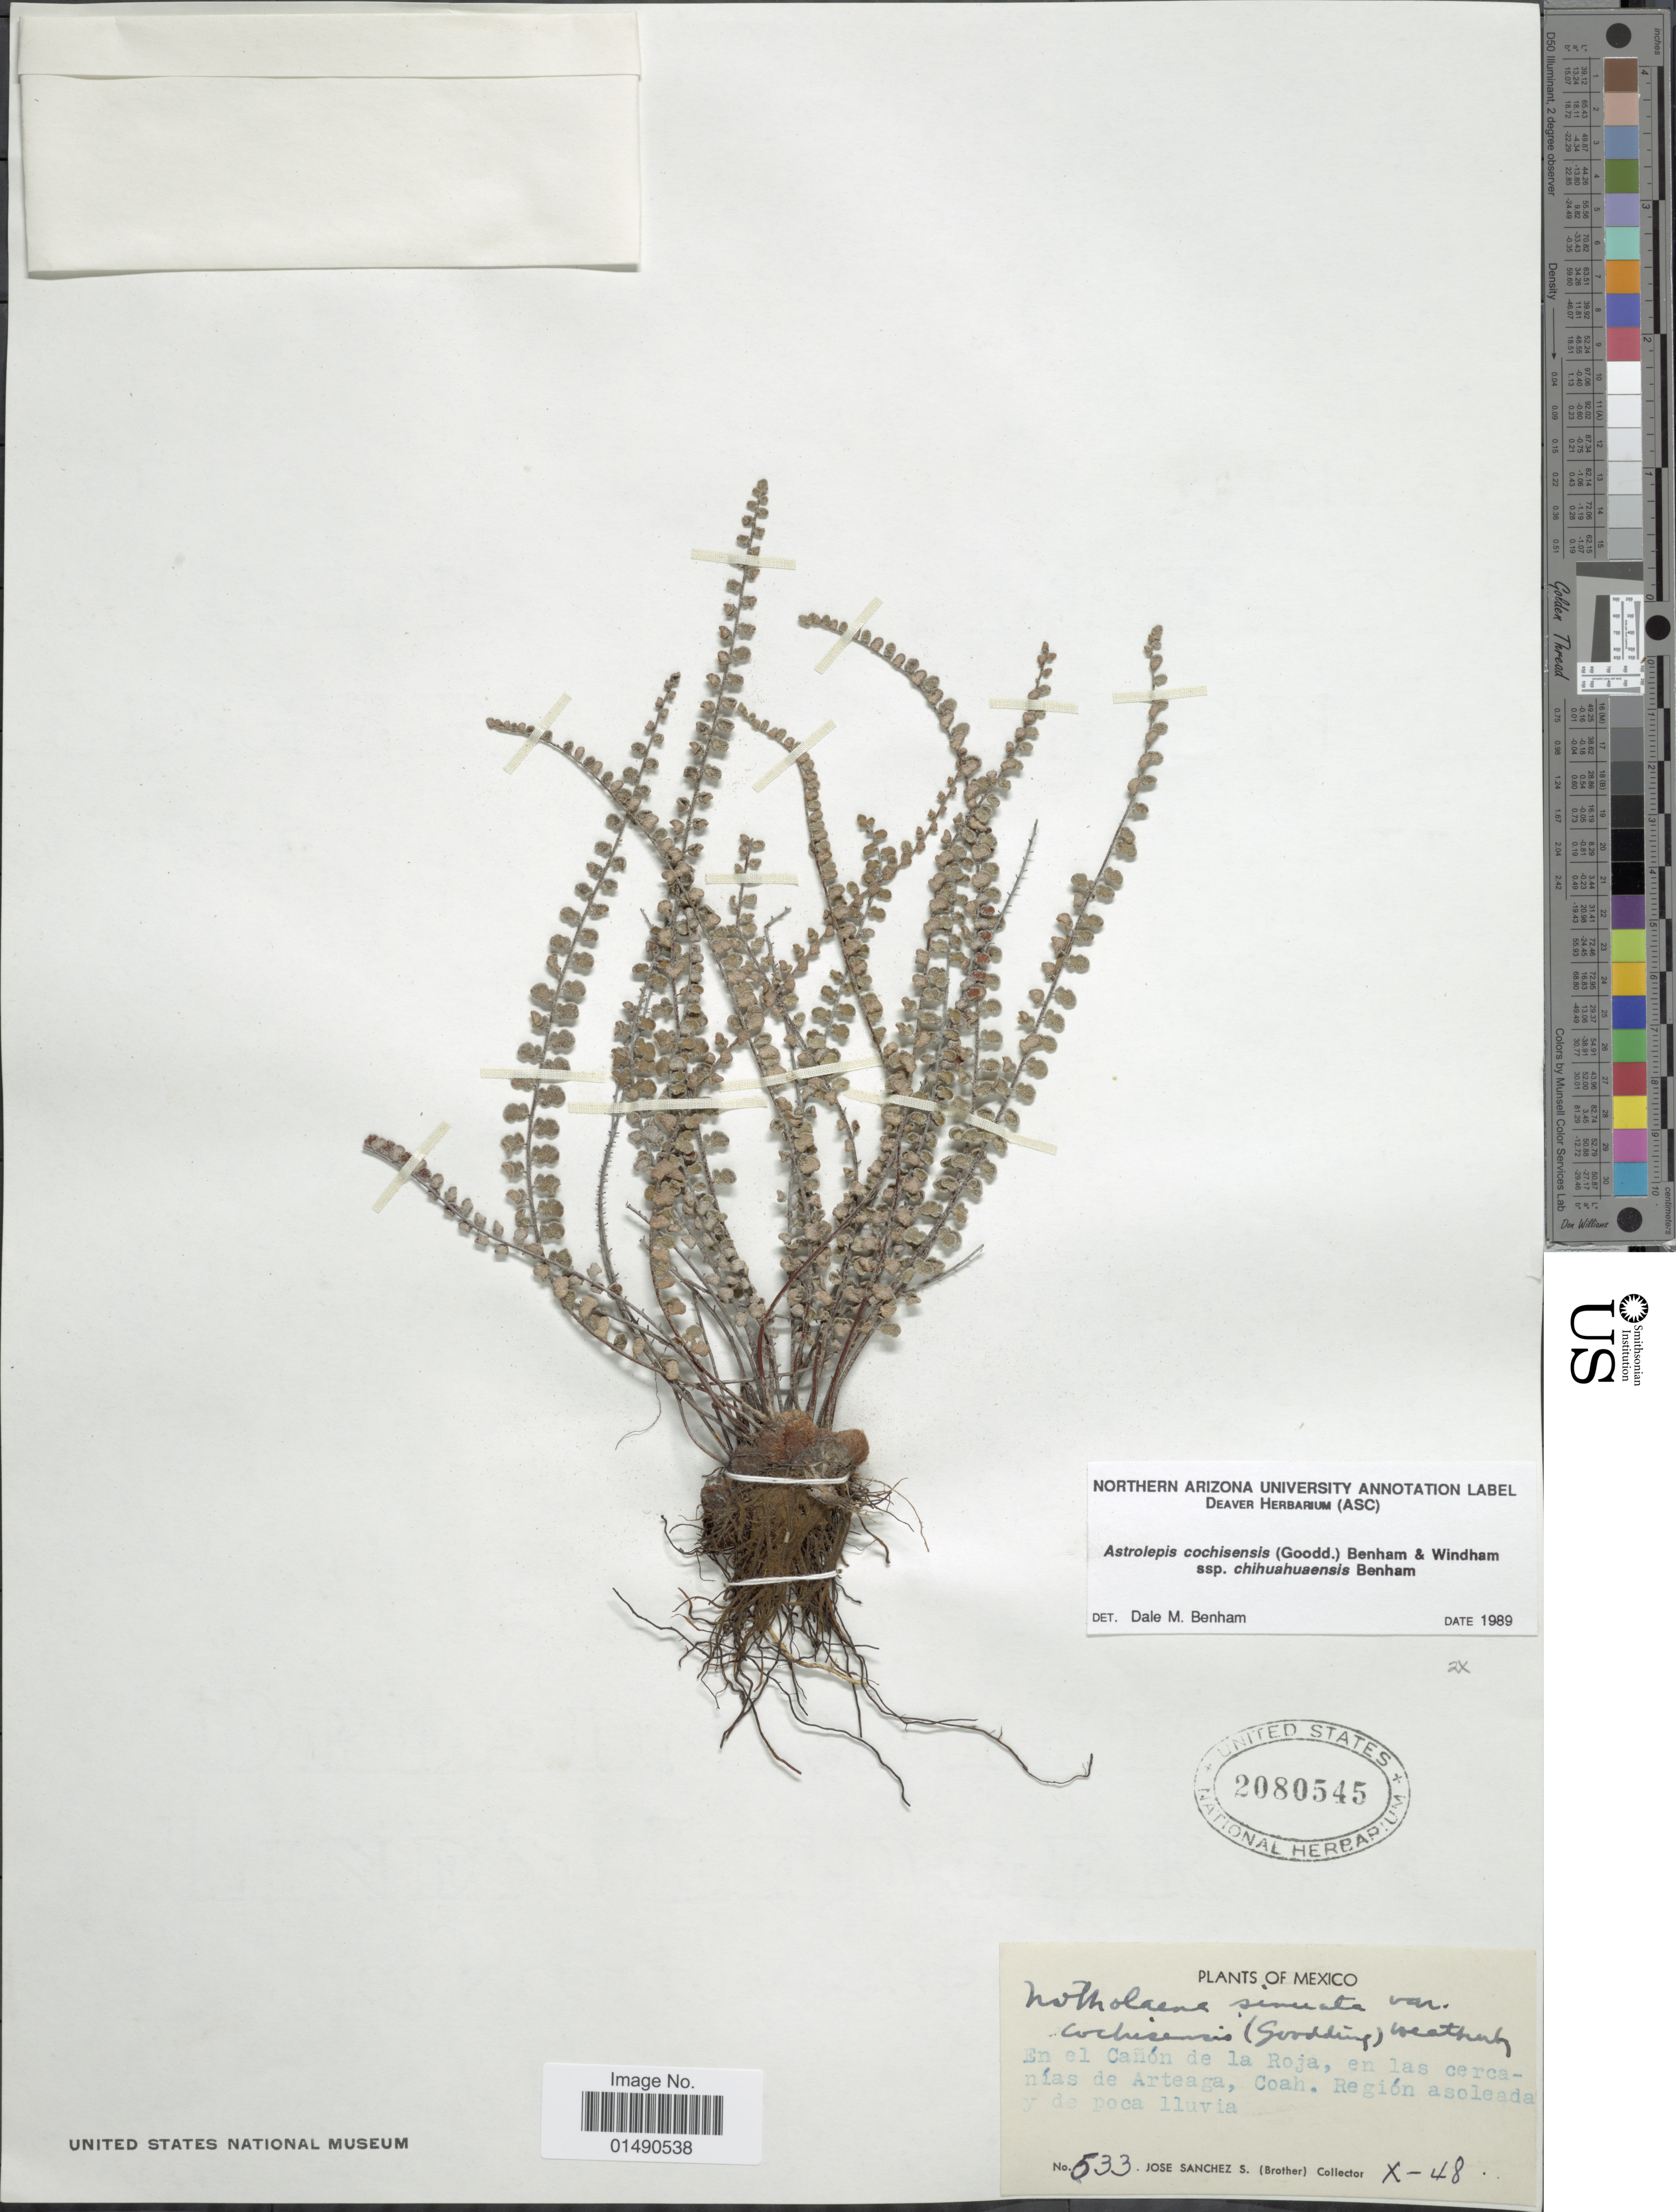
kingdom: Plantae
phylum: Tracheophyta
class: Polypodiopsida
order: Polypodiales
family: Pteridaceae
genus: Astrolepis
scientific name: Astrolepis cochisensis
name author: (C.O. Goodd.) D.M. Benham & Windham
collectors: J. Sanchez S.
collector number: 533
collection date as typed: Transcribed d/m/y: /10/48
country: Mexico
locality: En el Cañón de la Roja, en las cercanías de Arteaga, Coah, Región asoleady de poca lluvia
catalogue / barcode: US 2080545